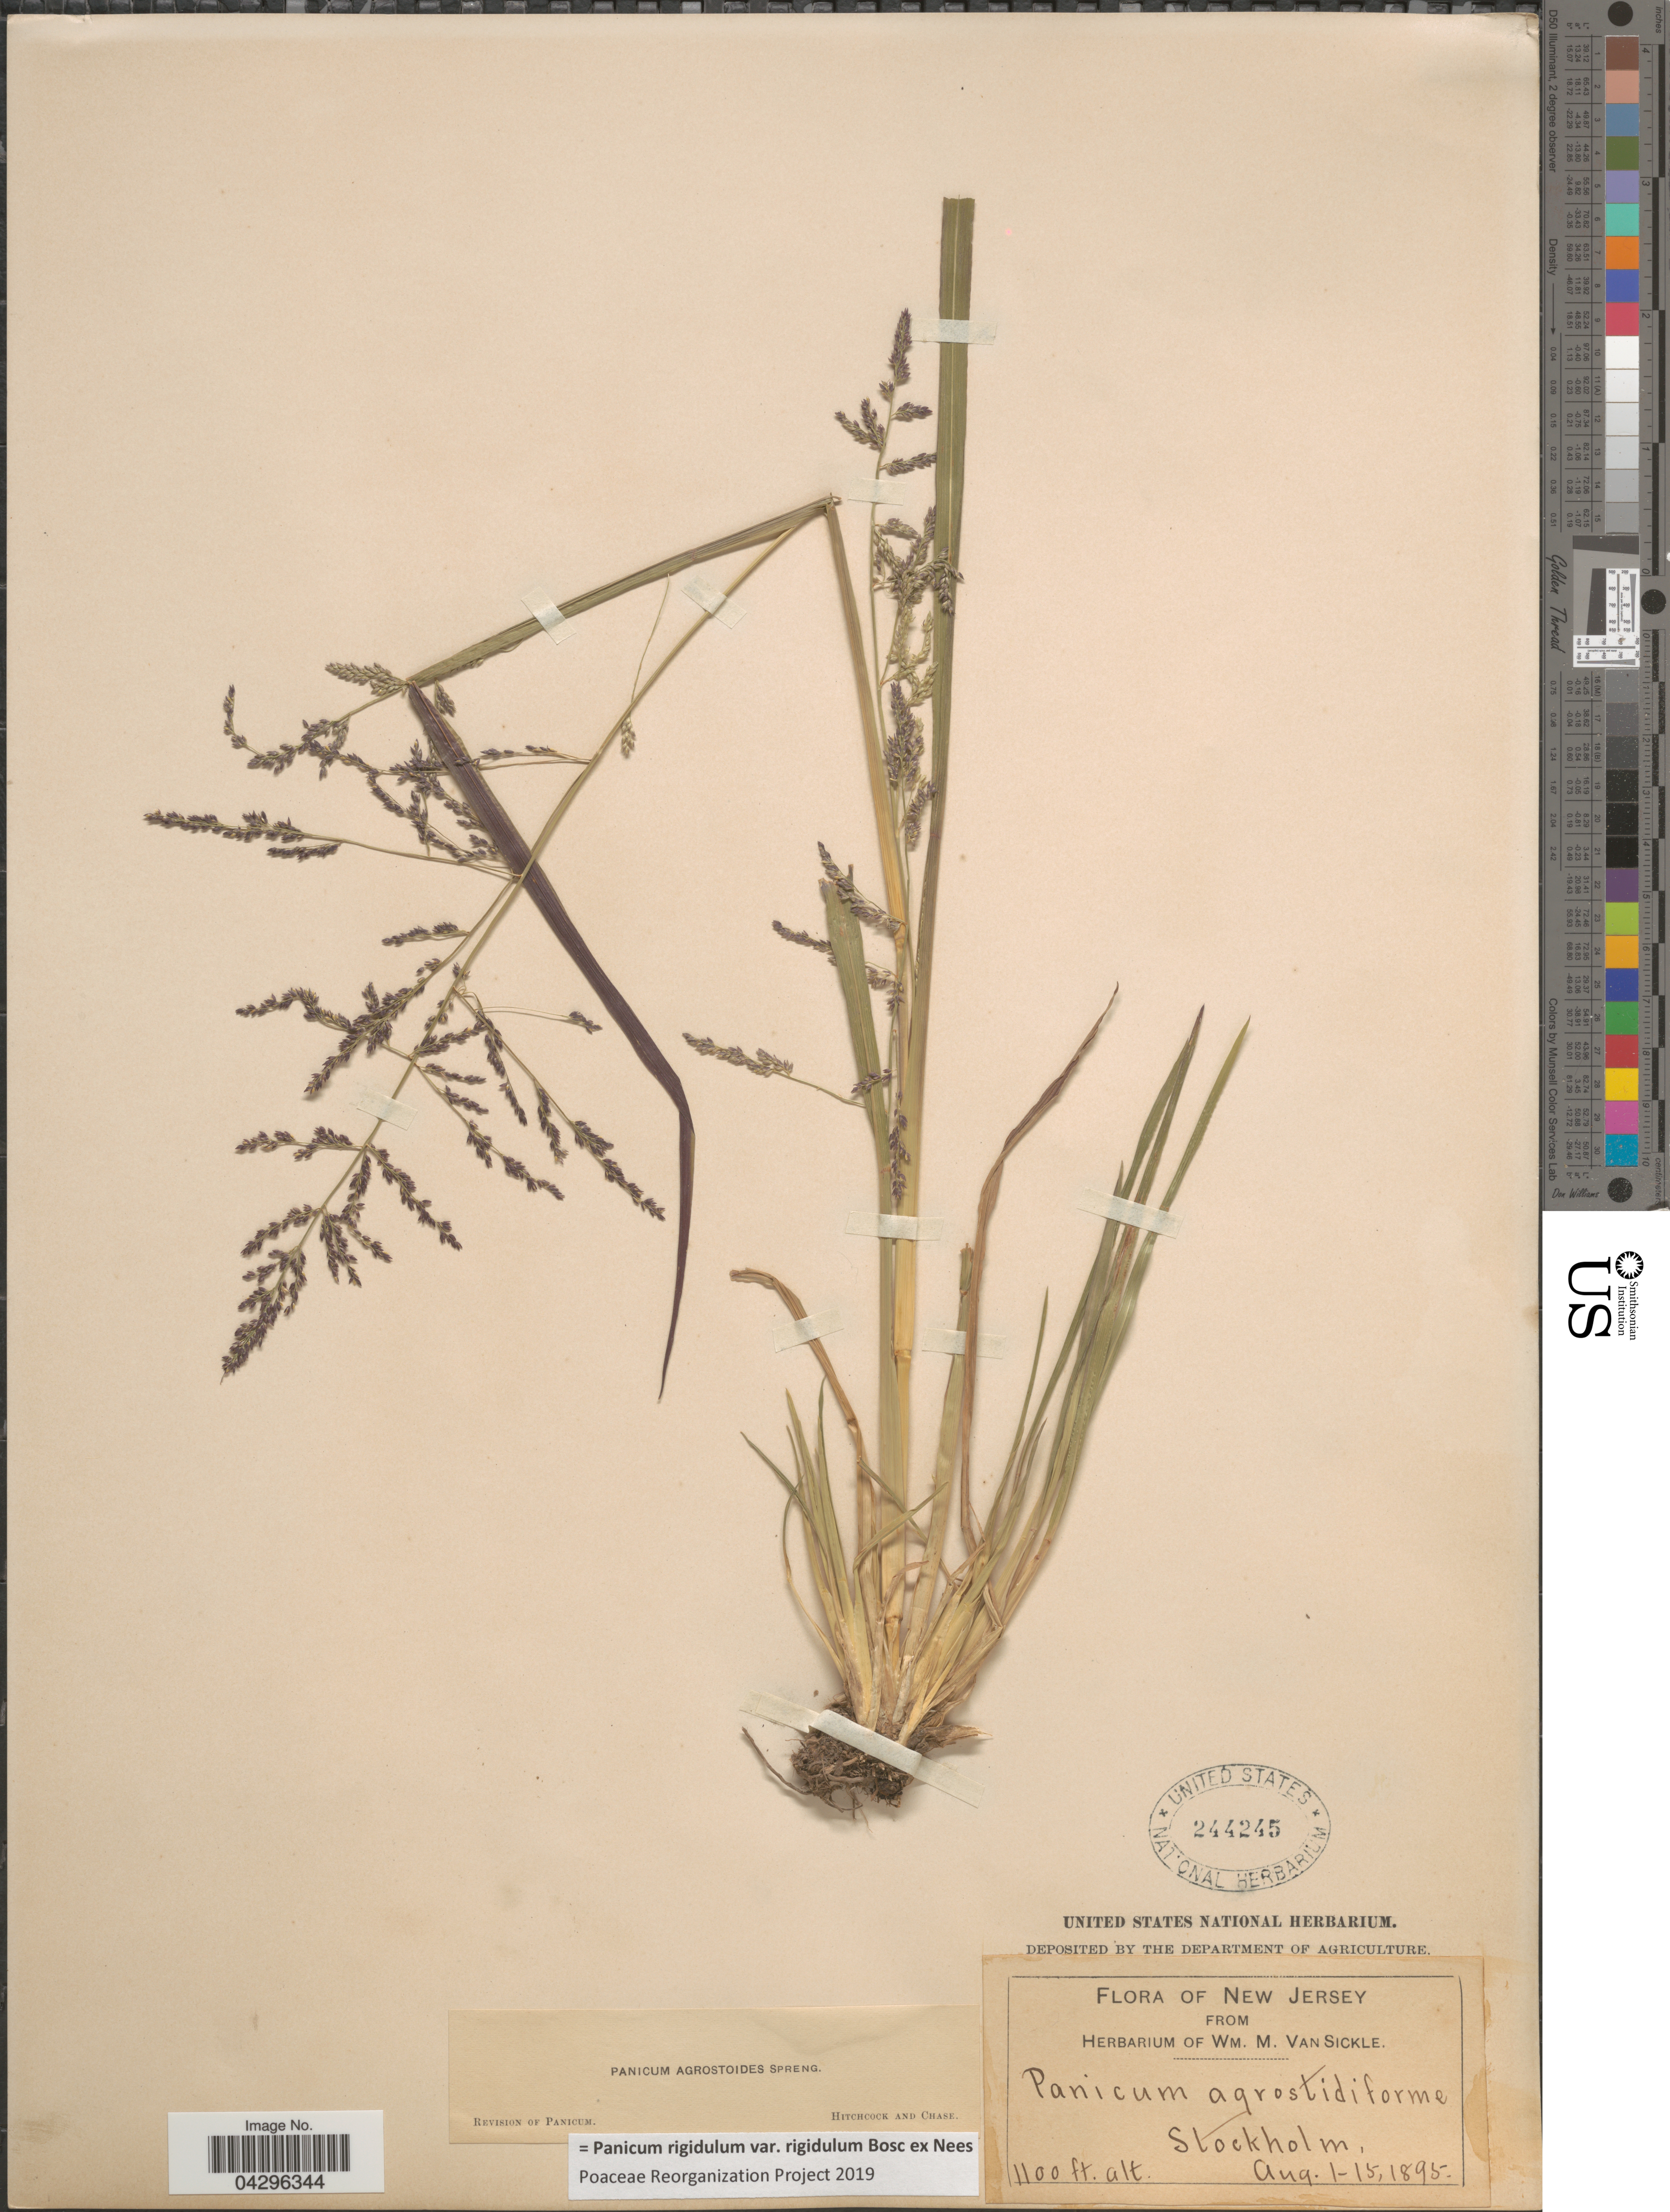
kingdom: Plantae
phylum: Tracheophyta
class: Liliopsida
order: Poales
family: Poaceae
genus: Panicum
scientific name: Panicum rigidulum var. rigidulum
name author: Bosc ex Nees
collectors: W. M. Van Sickle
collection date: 1895-08-01/1895-08-15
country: United States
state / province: New Jersey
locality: Stockholm.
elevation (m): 335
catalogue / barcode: US 244245